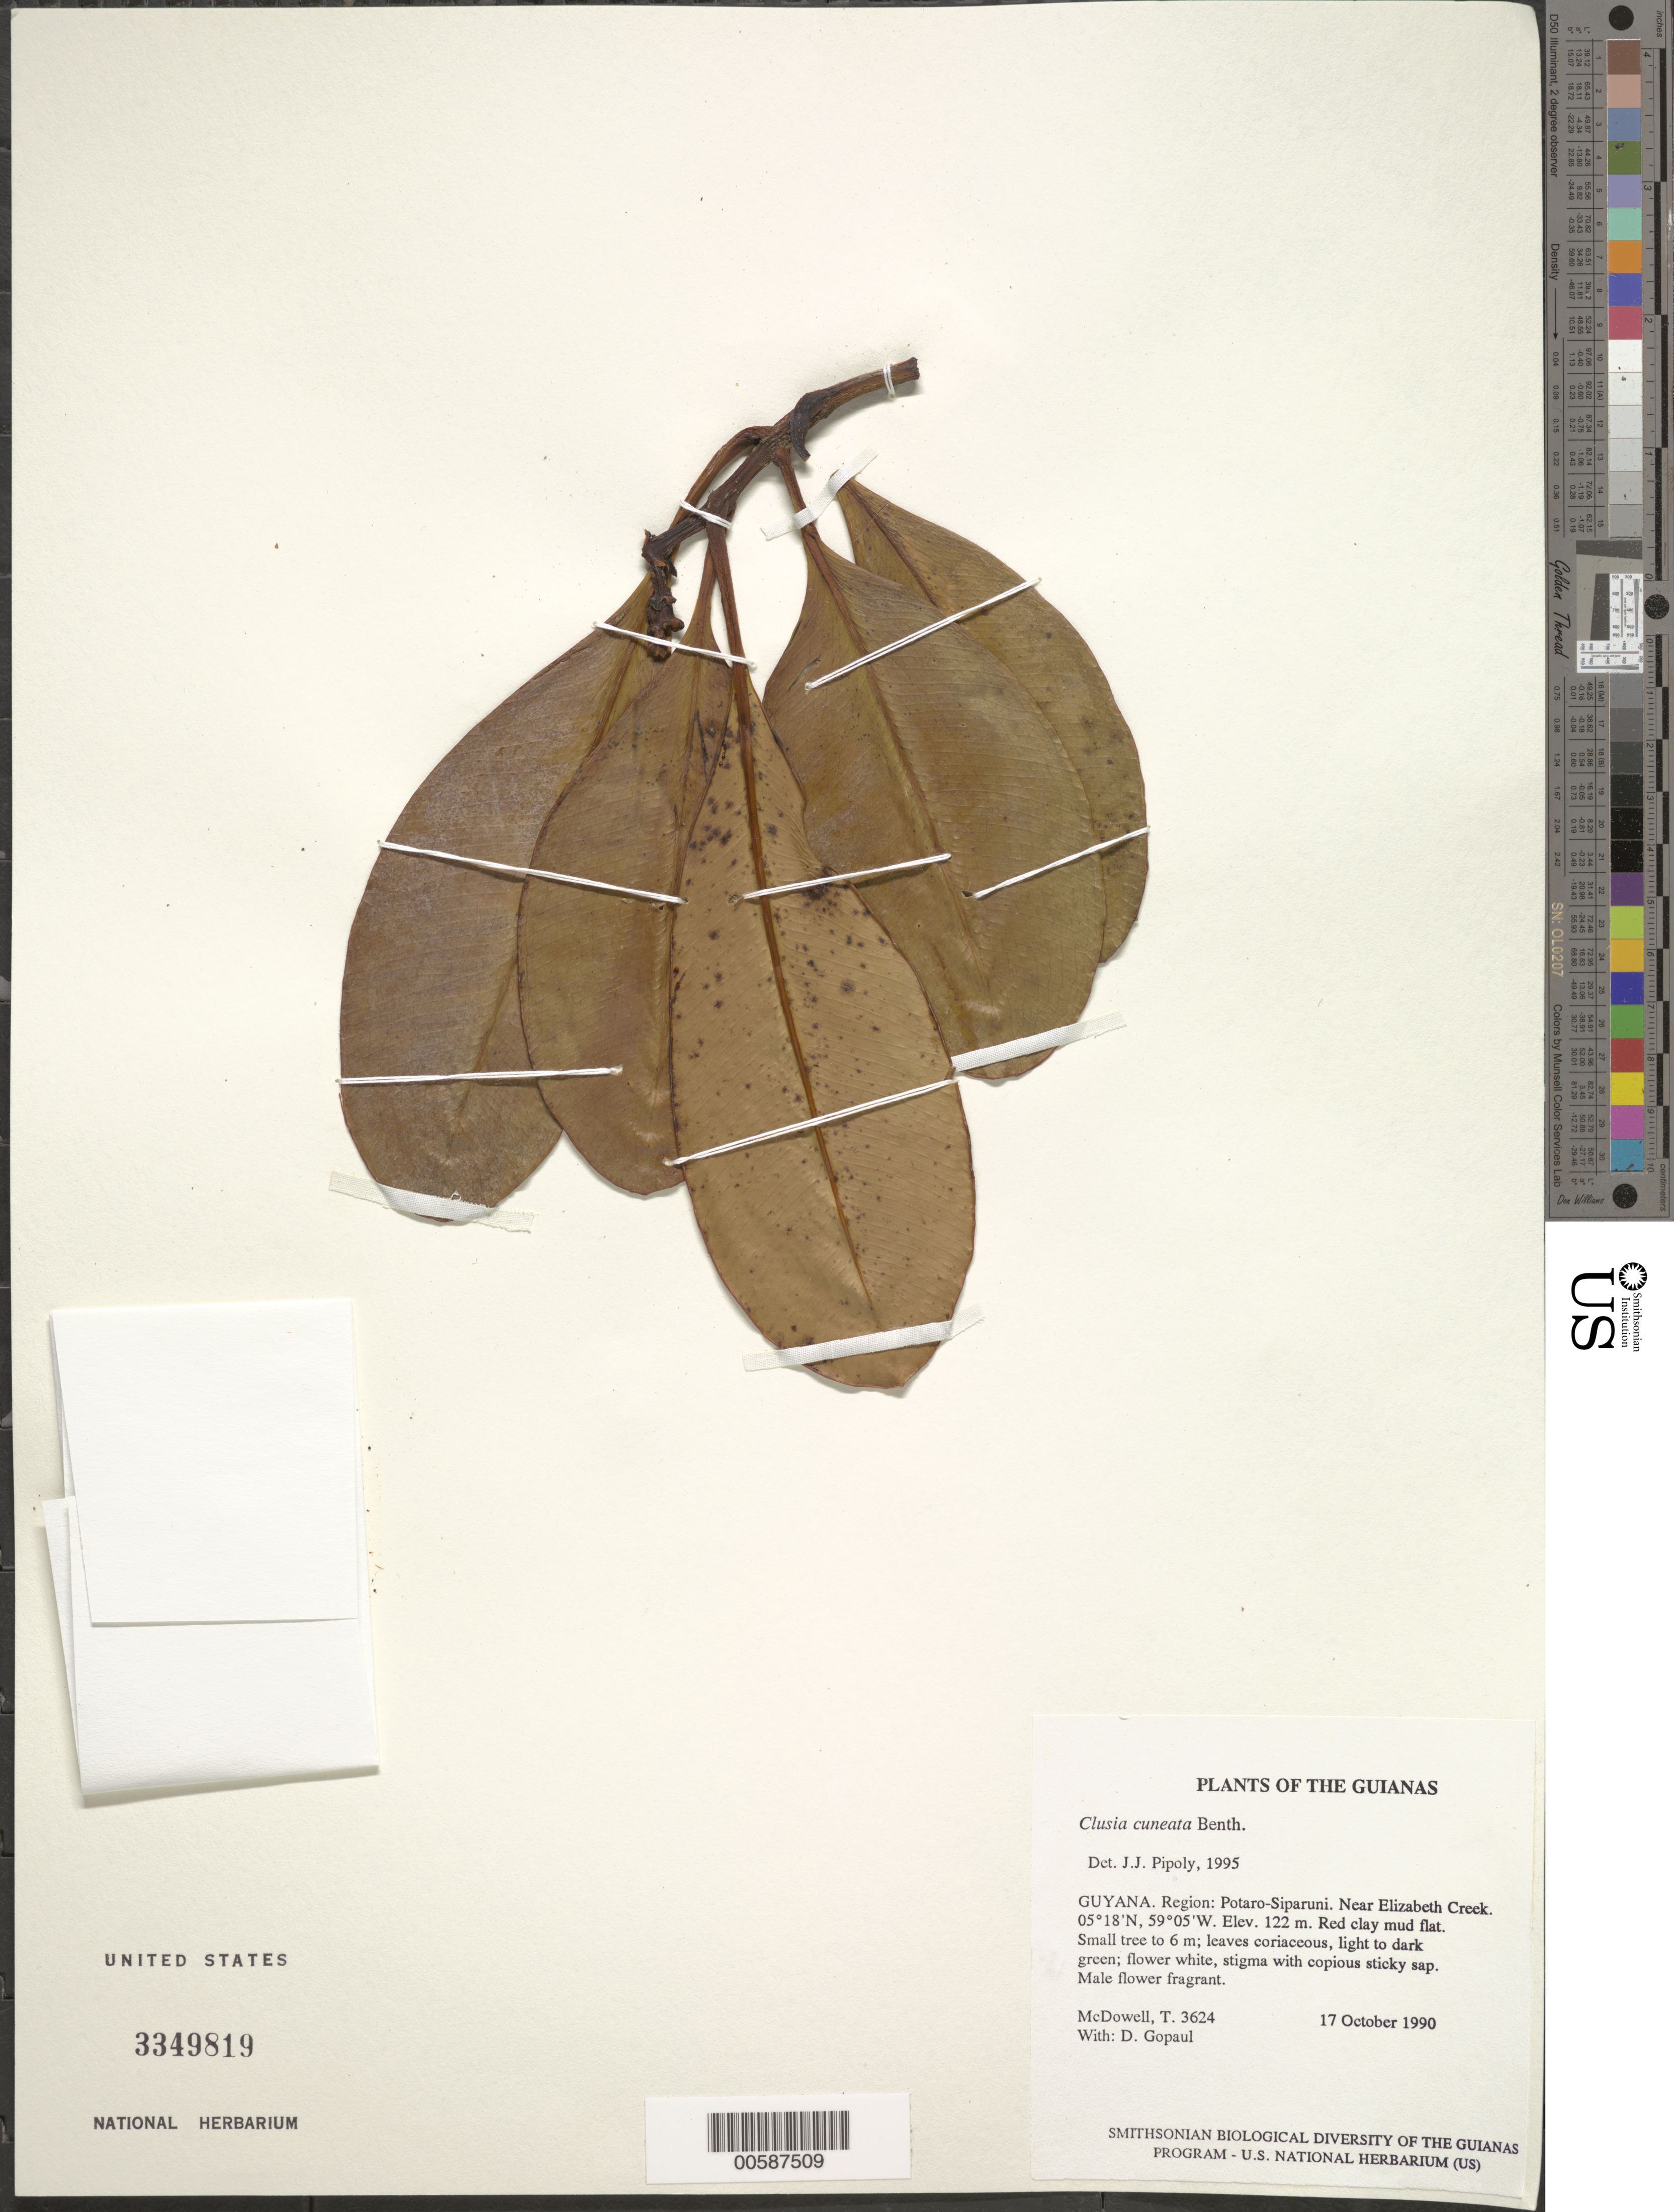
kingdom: Plantae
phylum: Tracheophyta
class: Magnoliopsida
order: Malpighiales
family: Clusiaceae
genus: Clusia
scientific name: Clusia cuneata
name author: Benth.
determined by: Pipoly, J. J., III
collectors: T. McDowell & D. Gopaul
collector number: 3624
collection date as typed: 17 October 1990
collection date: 1990-10-17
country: Guyana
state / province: Potaro-Siparuni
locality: Near Elizabeth Creek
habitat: Red clay mud flat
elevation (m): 122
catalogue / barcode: US 3349819